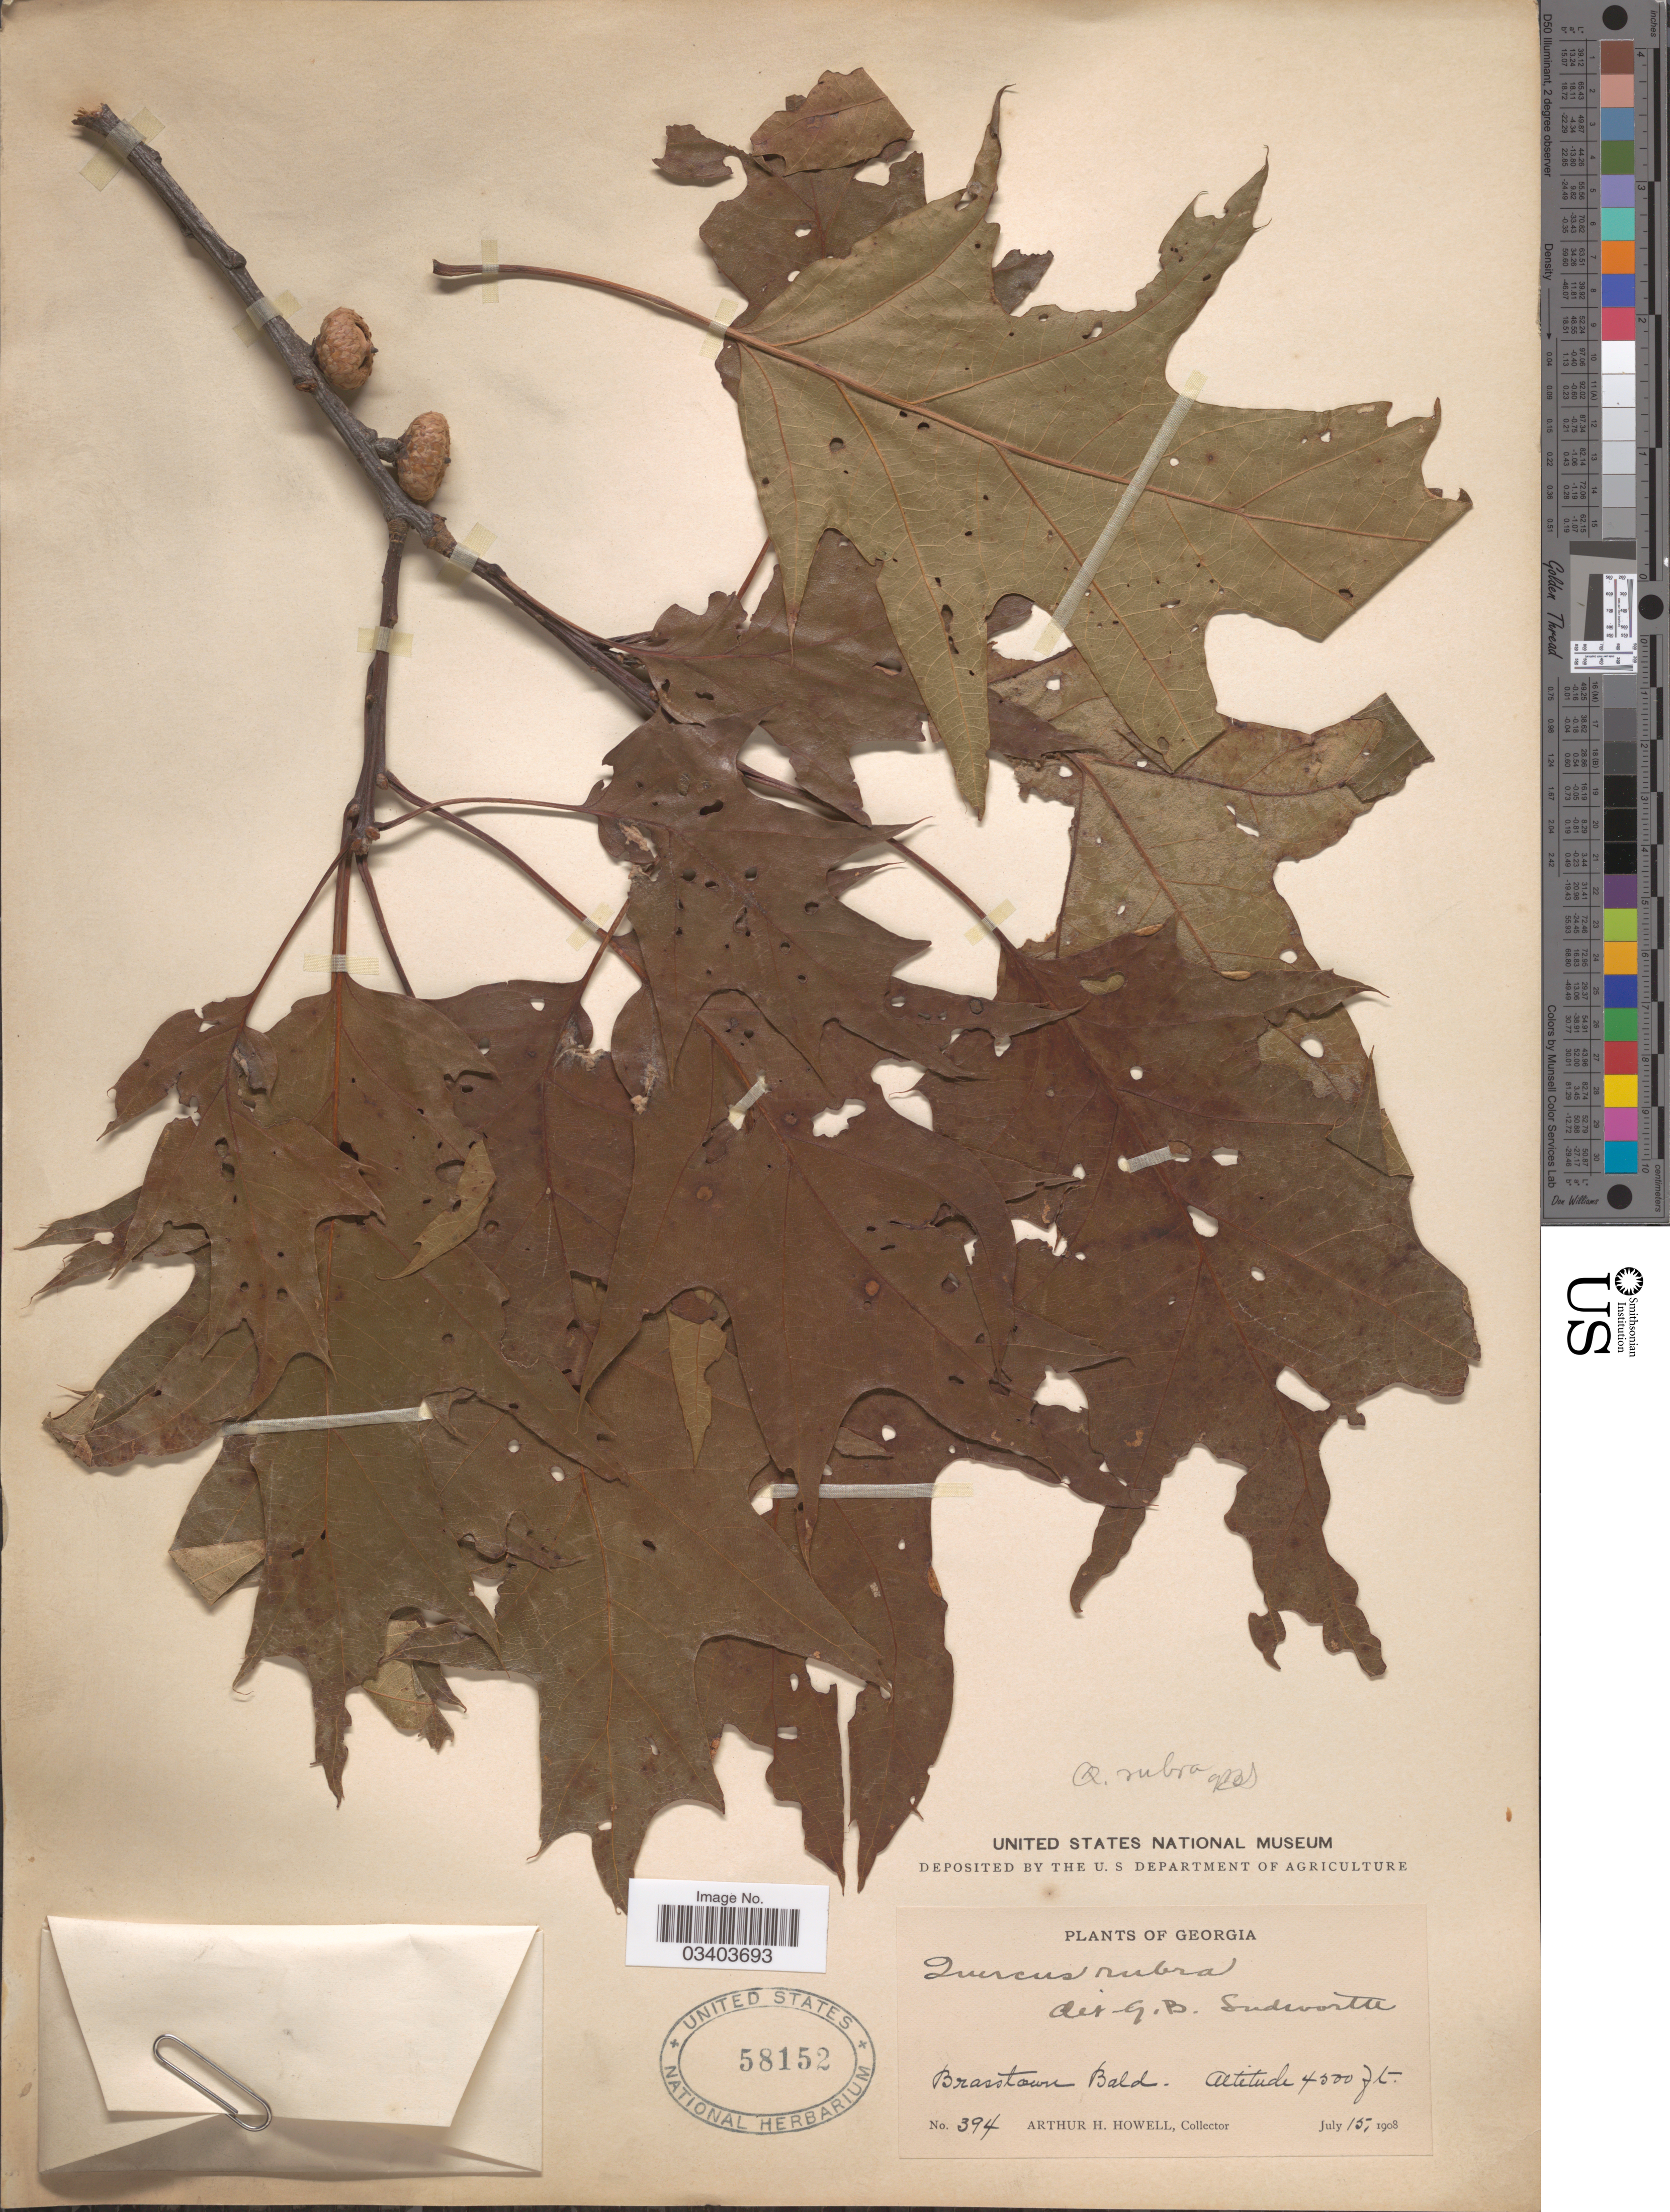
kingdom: Plantae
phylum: Tracheophyta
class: Magnoliopsida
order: Fagales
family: Fagaceae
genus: Quercus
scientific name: Quercus borealis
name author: F. Michx.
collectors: A. H. Howell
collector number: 394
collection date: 1908-07-15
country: United States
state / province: Georgia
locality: Brasstown Bald.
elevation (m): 1372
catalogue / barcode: US 58152